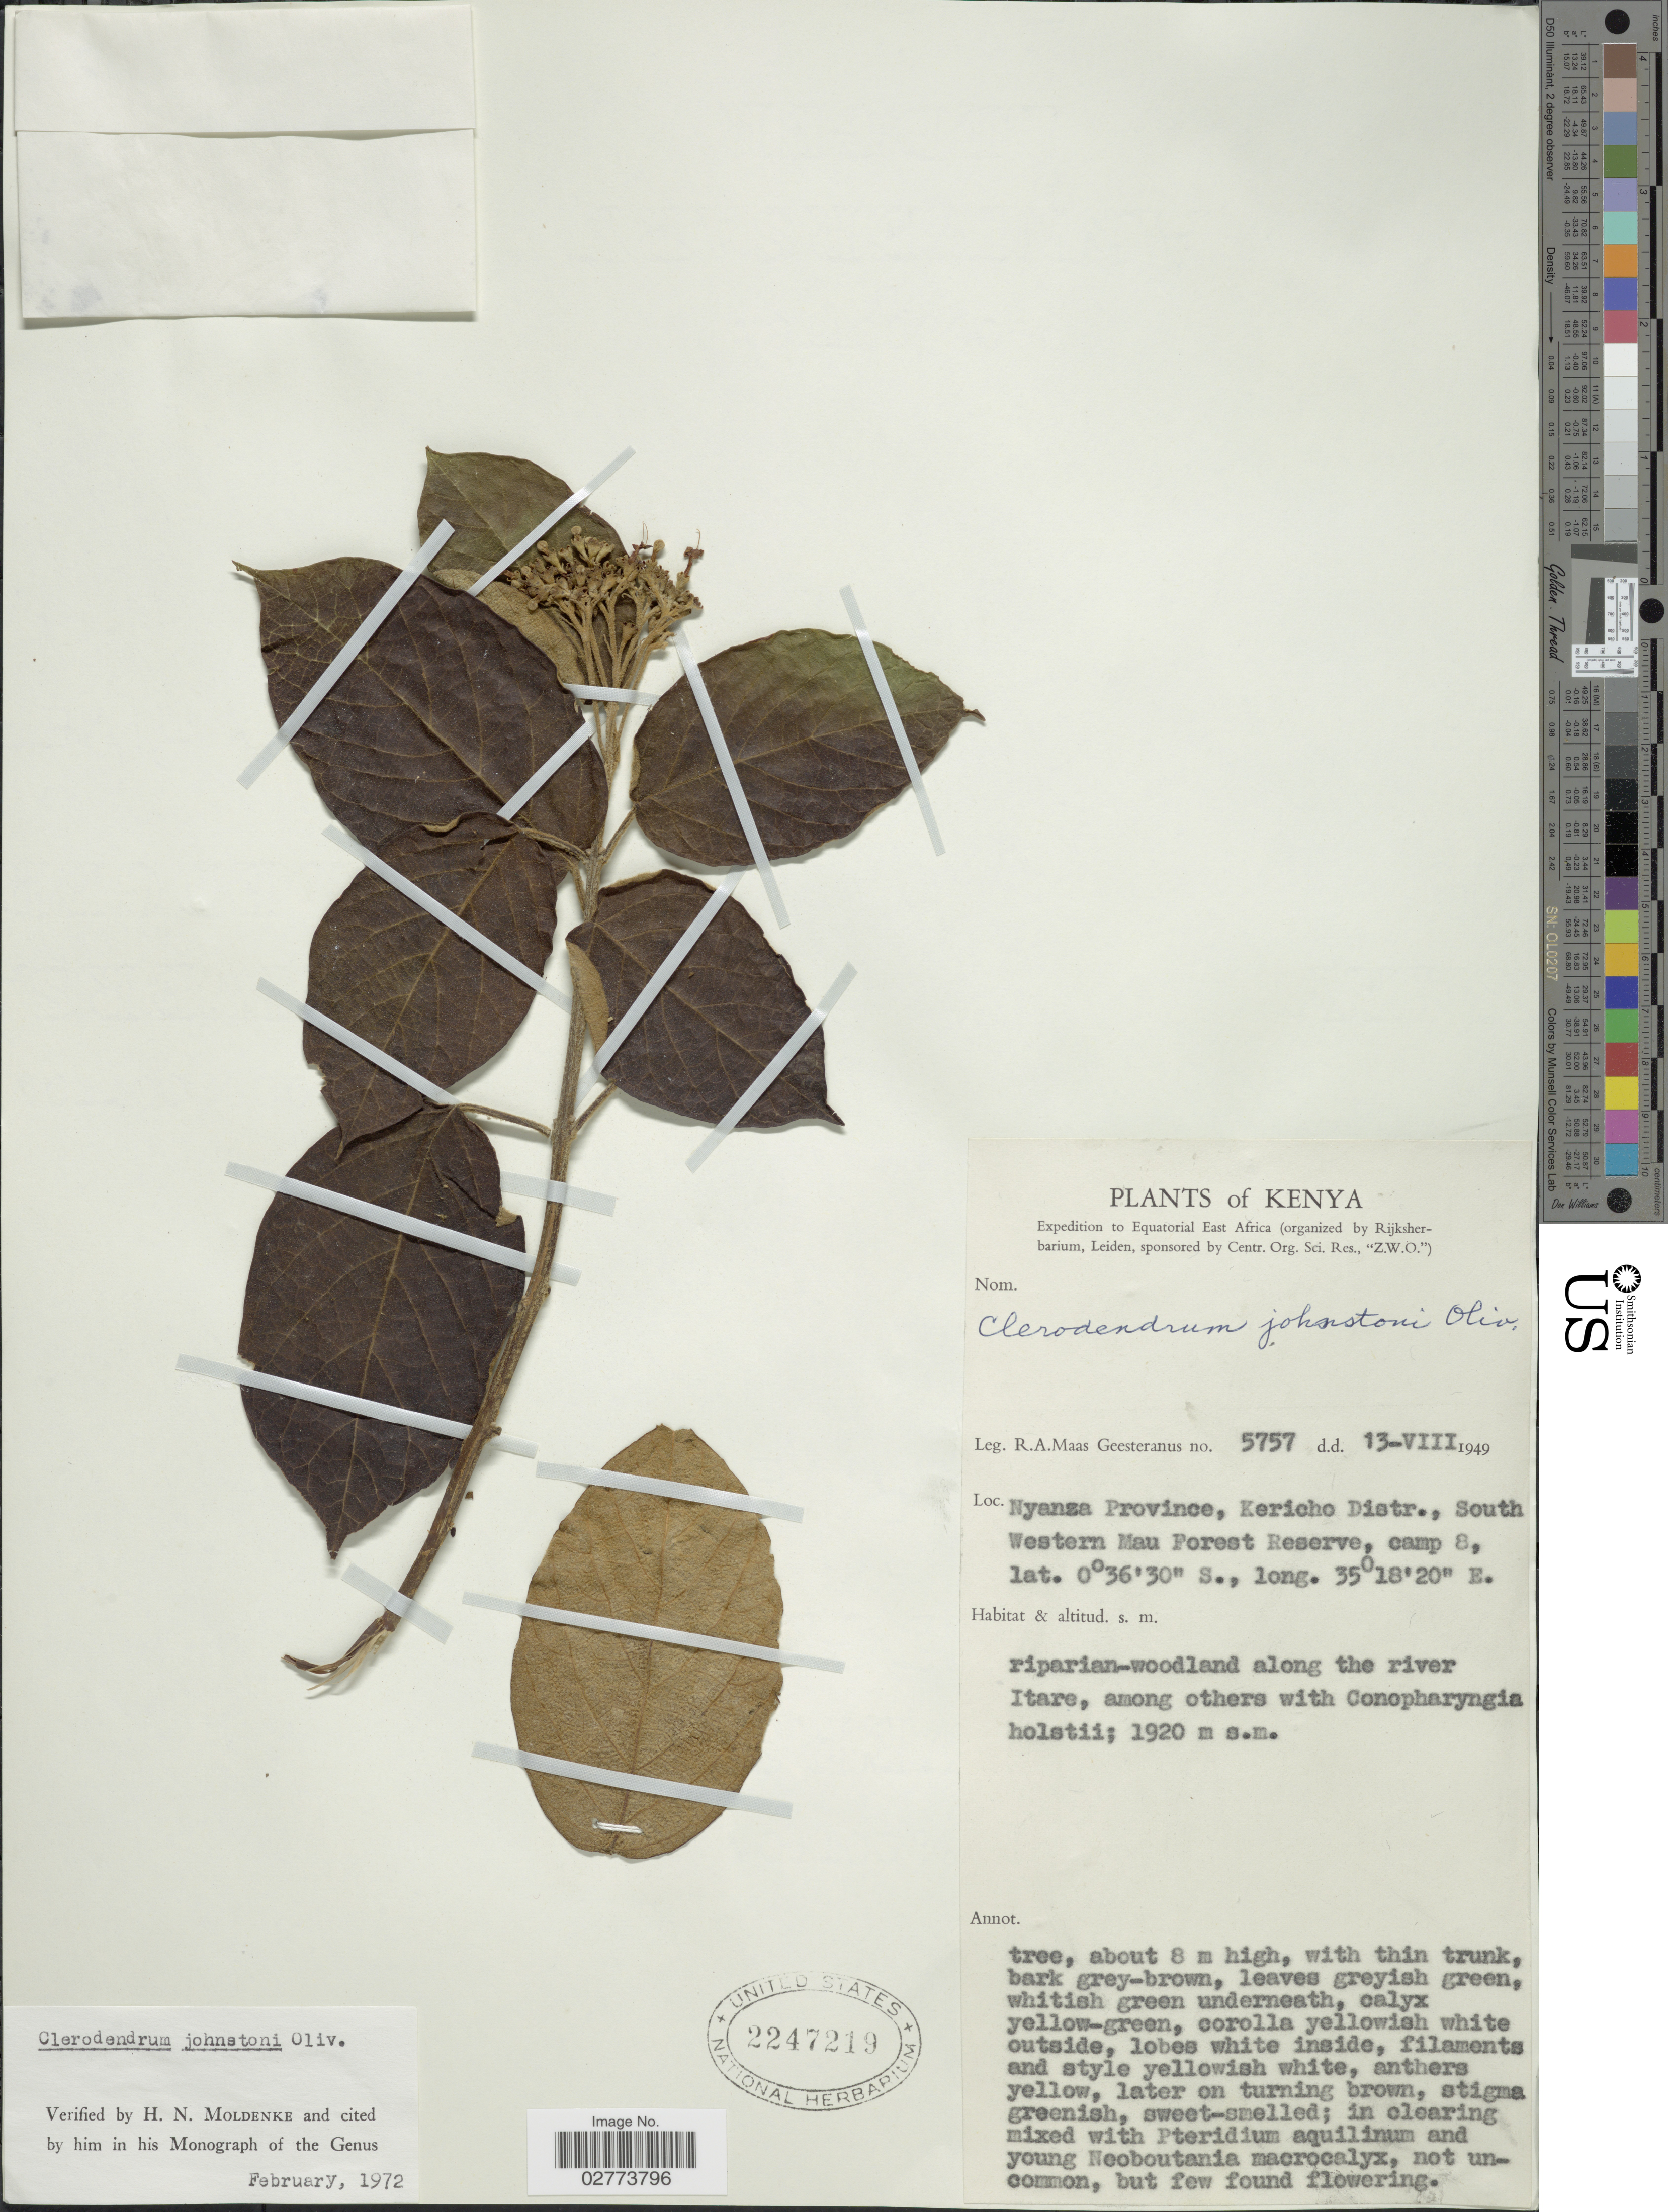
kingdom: Plantae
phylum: Tracheophyta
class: Magnoliopsida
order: Lamiales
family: Lamiaceae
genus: Clerodendrum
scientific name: Clerodendrum johnstonii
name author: Oliv.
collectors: R. A. Maas Geesteranus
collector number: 5757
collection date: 1949-08-13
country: Kenya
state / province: Kericho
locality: Kericho Distr., South Western Mau Forest Reserve, camp 8.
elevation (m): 1920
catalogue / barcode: US 2247219